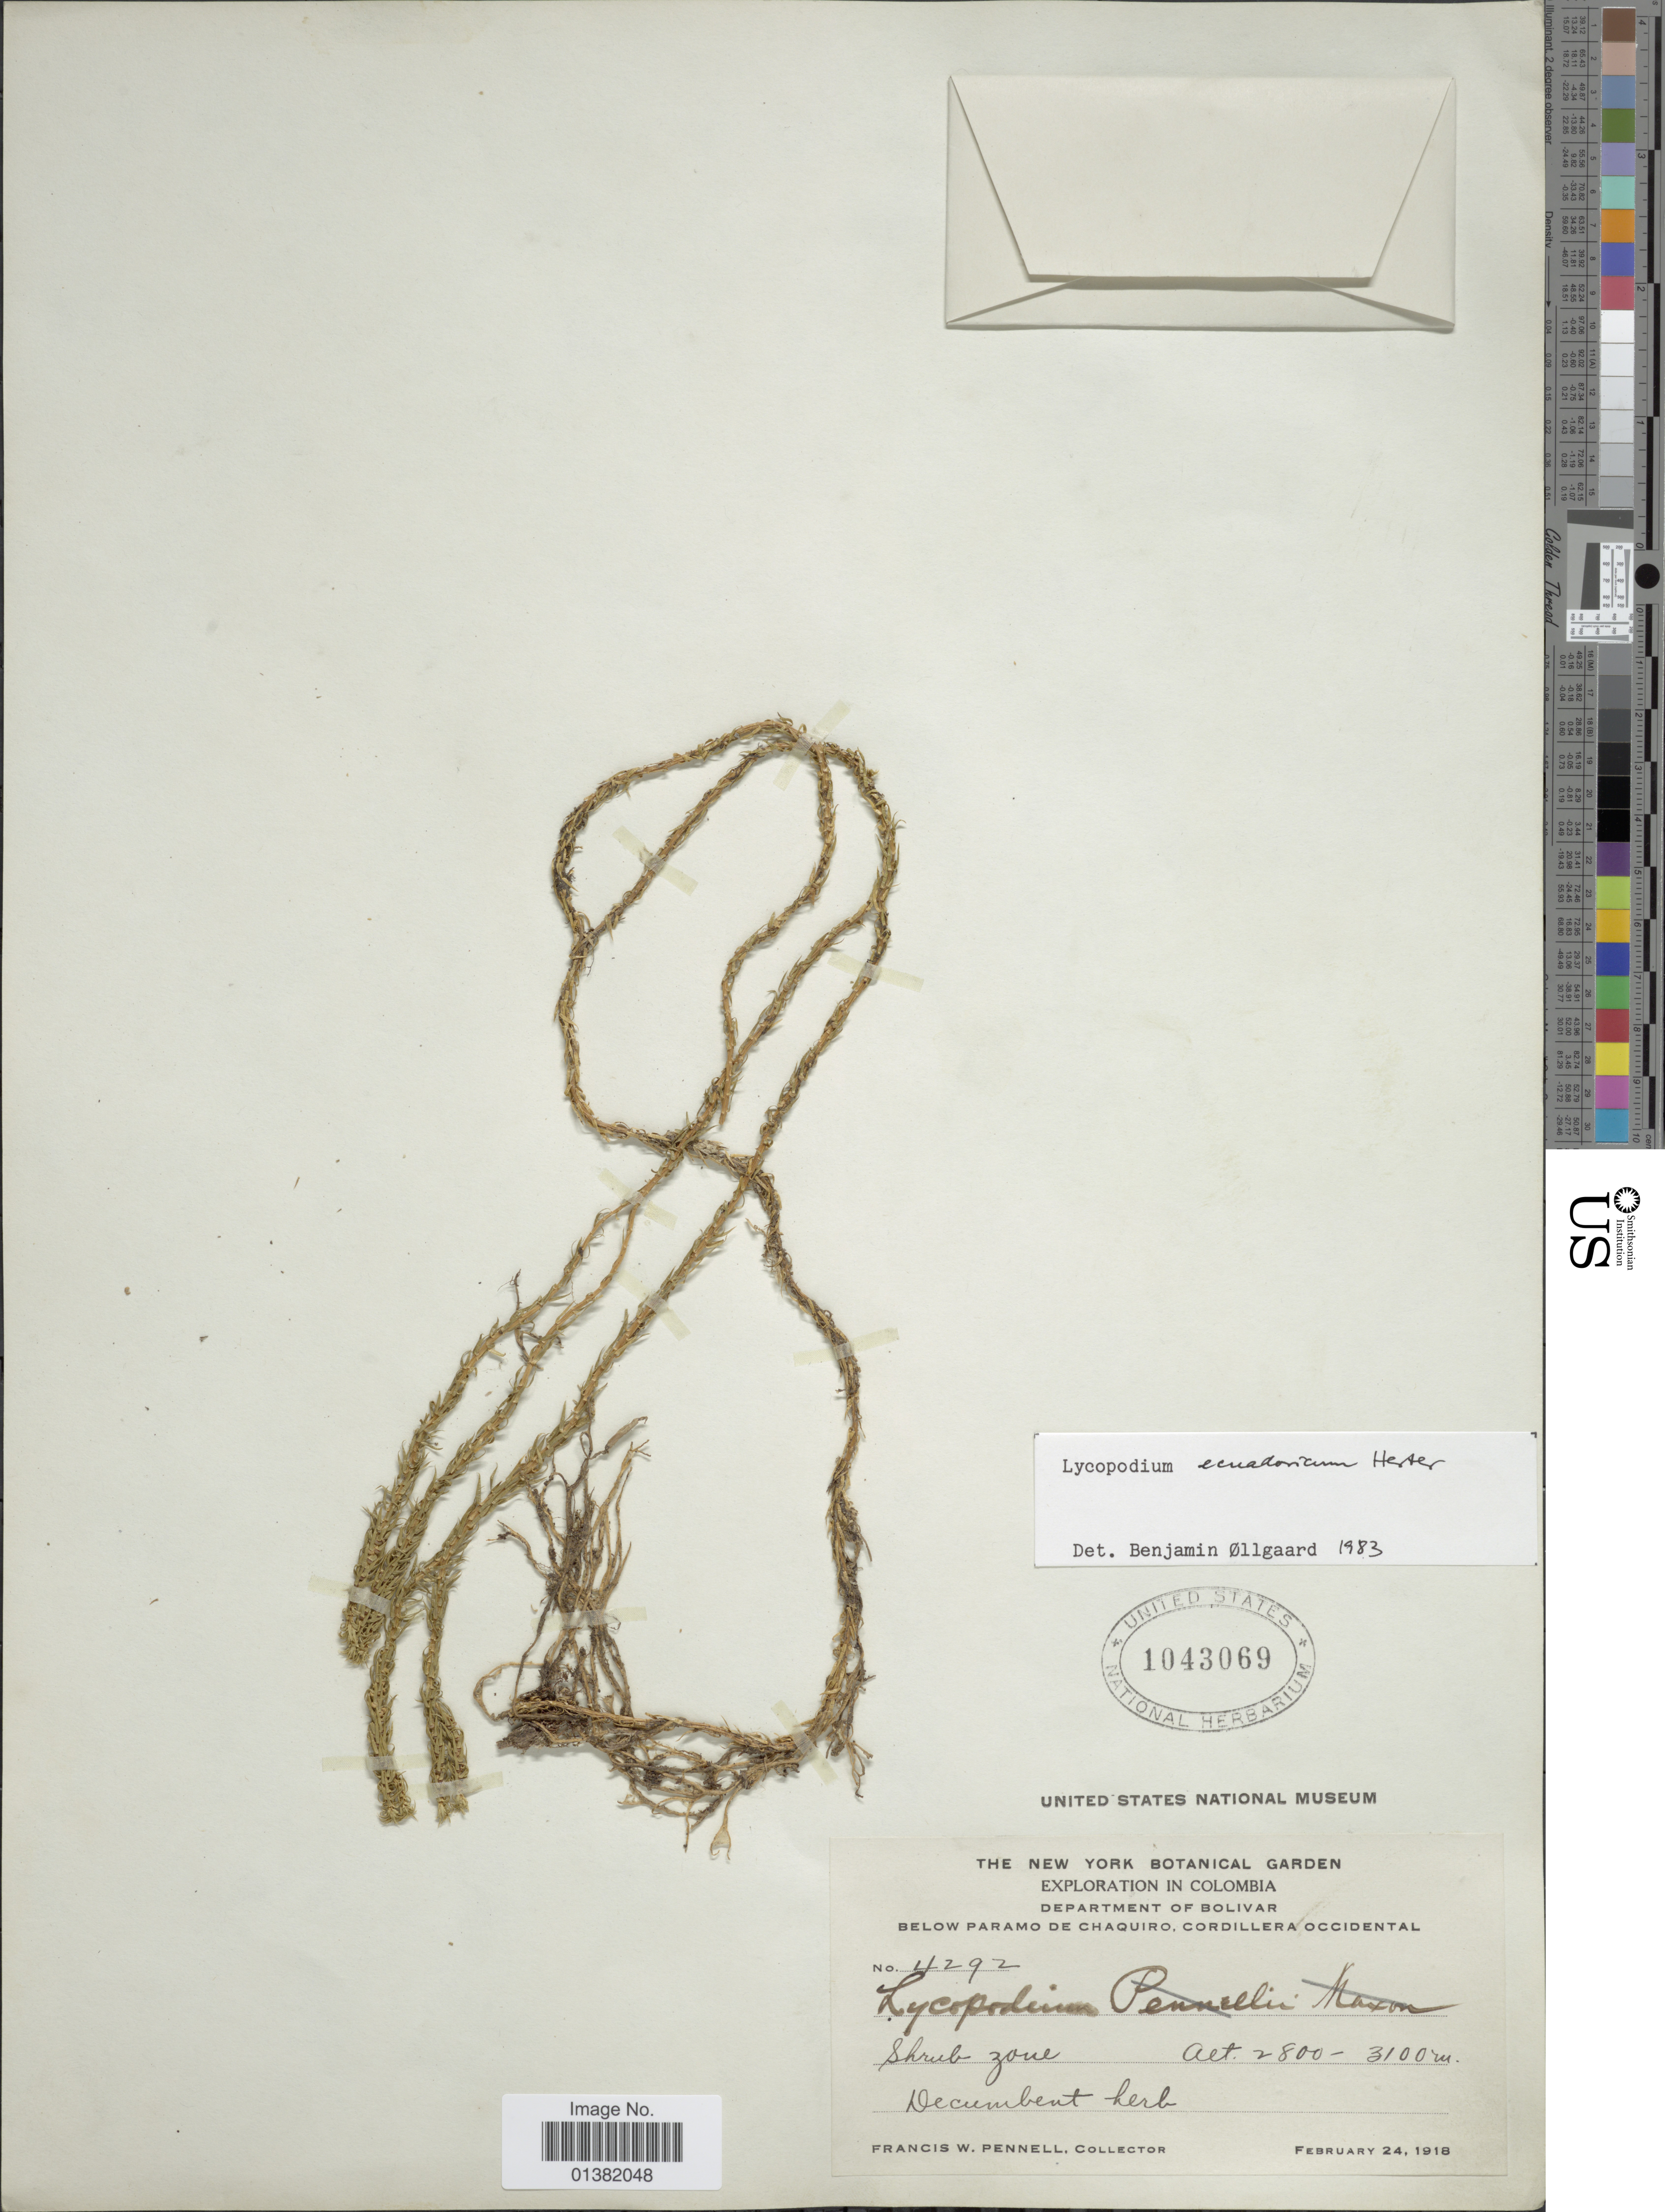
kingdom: Plantae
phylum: Tracheophyta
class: Lycopodiopsida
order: Lycopodiales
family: Lycopodiaceae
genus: Phlegmariurus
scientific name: Phlegmariurus eversus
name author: (Poir.) B. Øllg.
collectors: F. W. Pennell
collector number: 4292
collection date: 1918-02-24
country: Colombia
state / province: Bolívar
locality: Below paramo de Chaquiro, Cordillera Occidental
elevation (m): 2800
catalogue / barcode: US 1043069